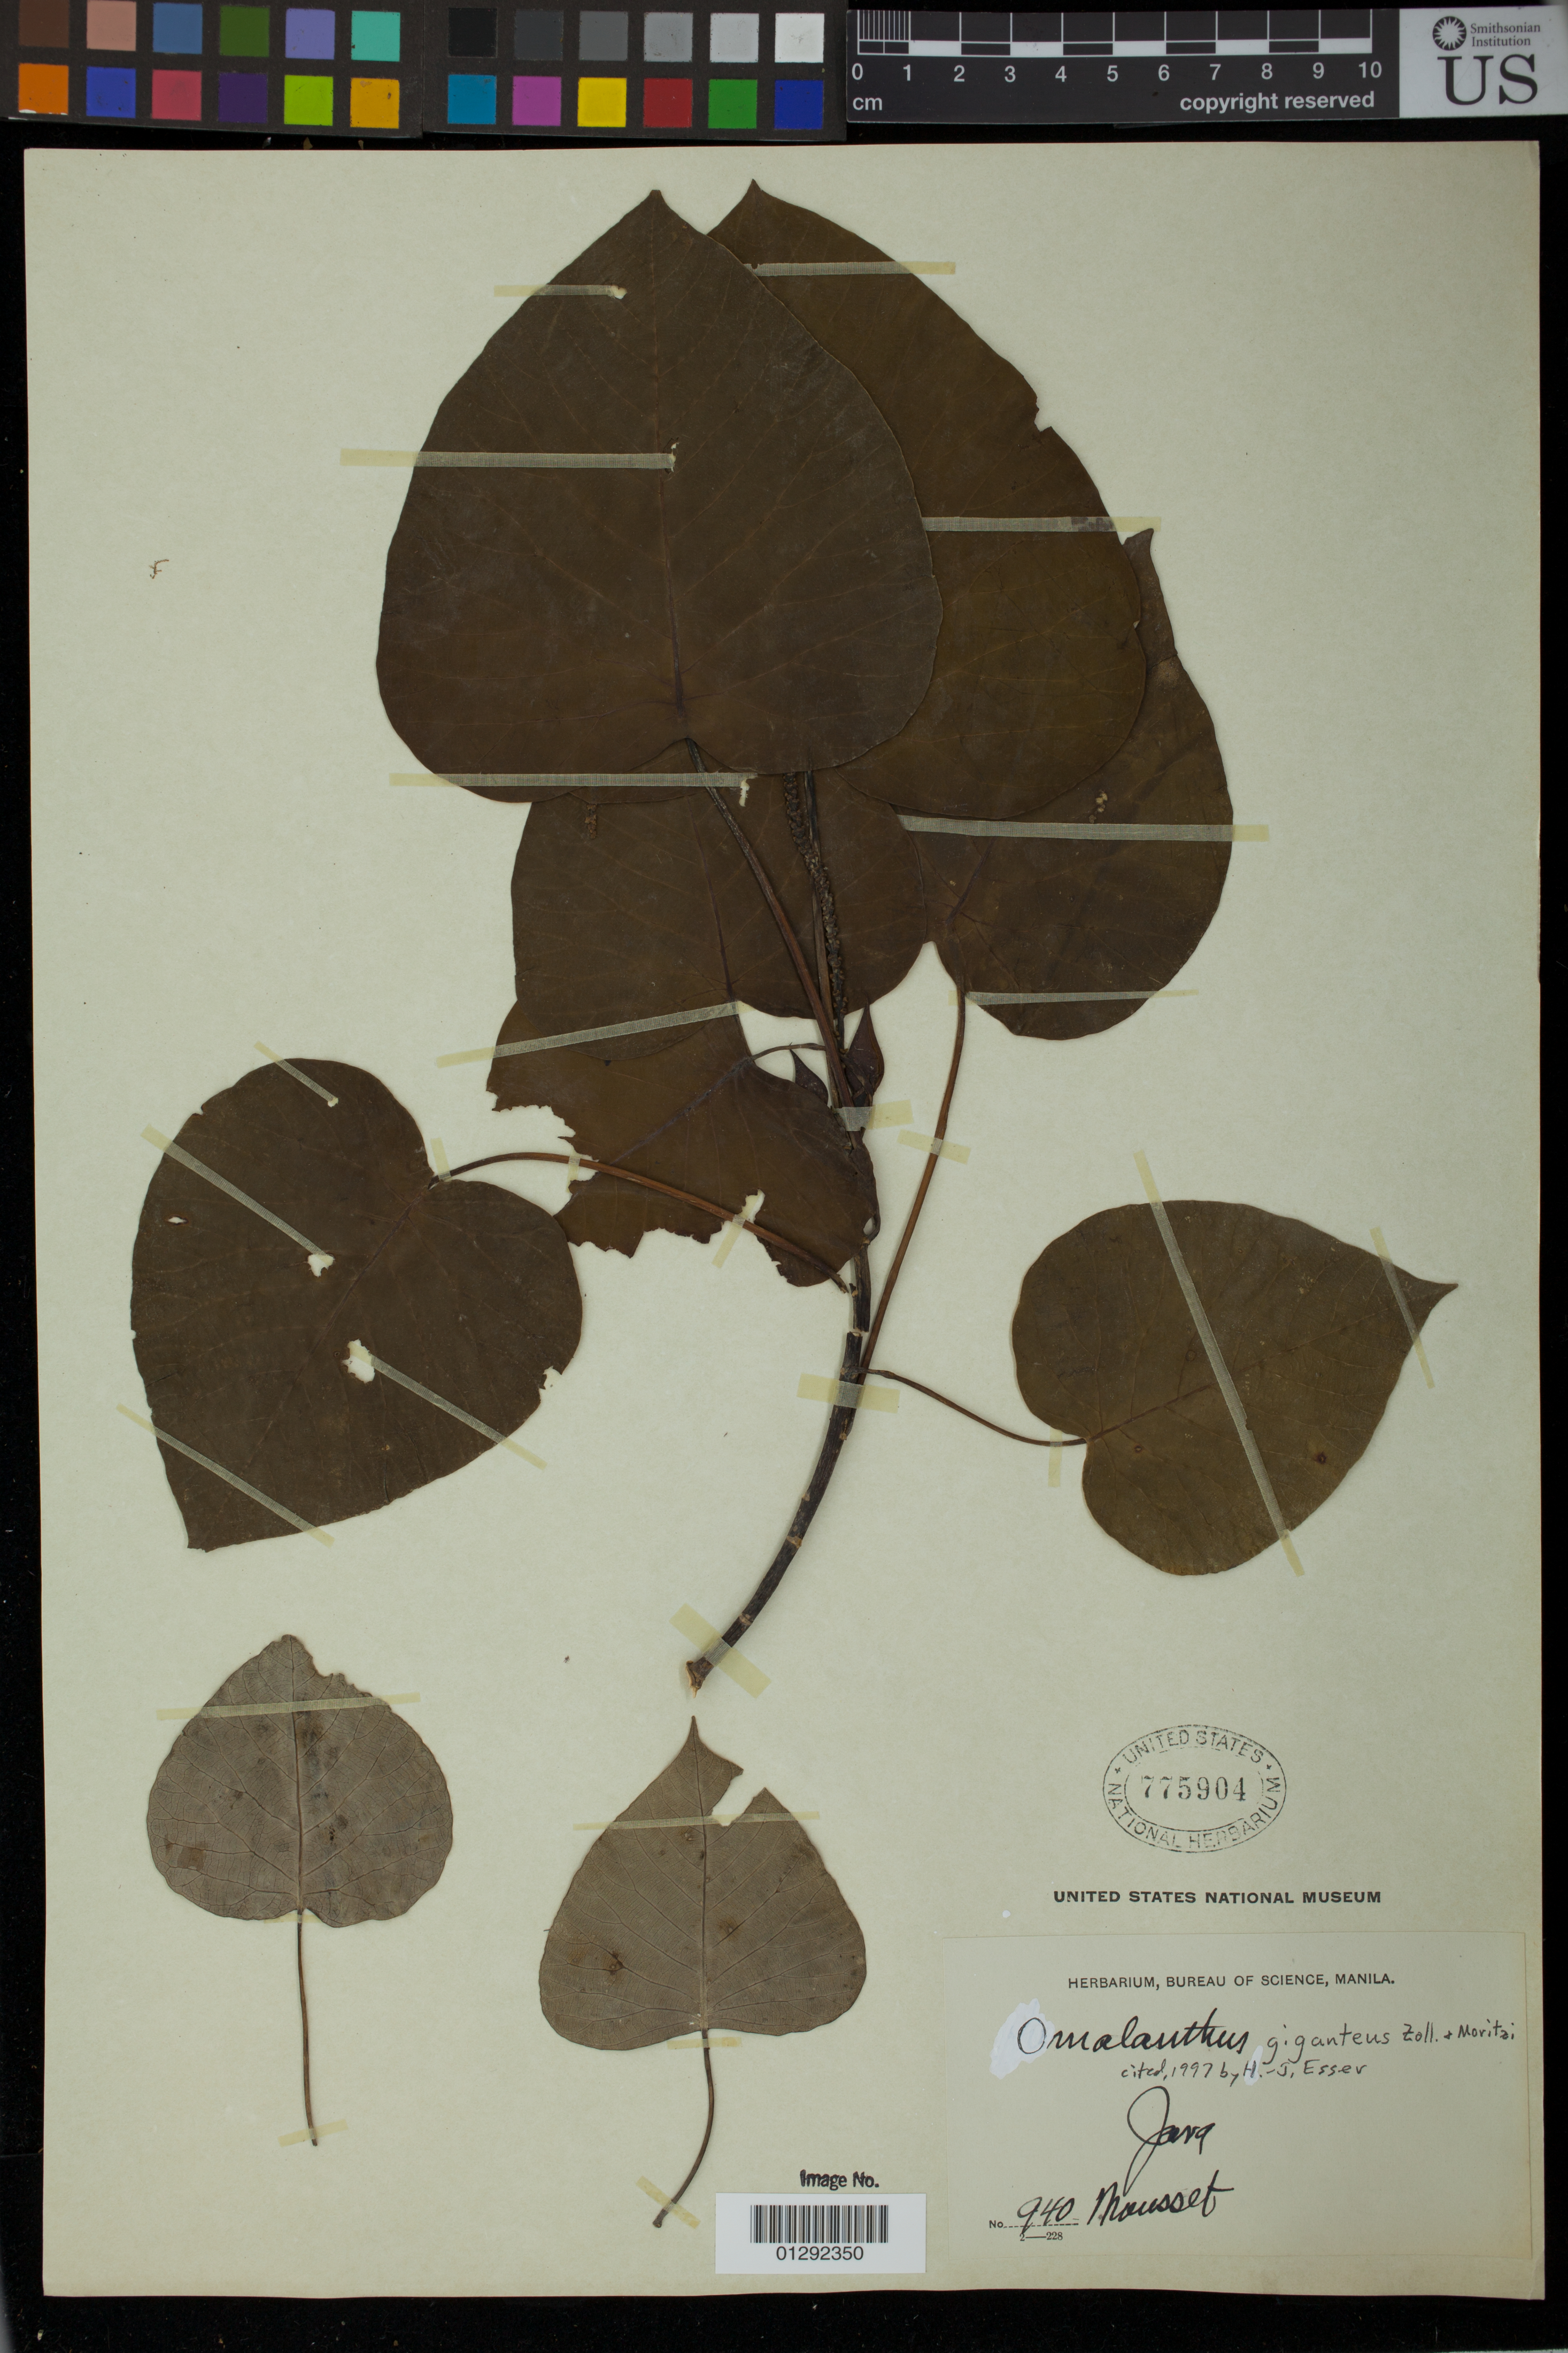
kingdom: Plantae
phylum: Tracheophyta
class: Magnoliopsida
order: Malpighiales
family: Euphorbiaceae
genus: Homalanthus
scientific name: Homalanthus giganteus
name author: Zoll. & Moritzi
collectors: J. Mousset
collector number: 940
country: Indonesia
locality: Java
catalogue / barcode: US 775904